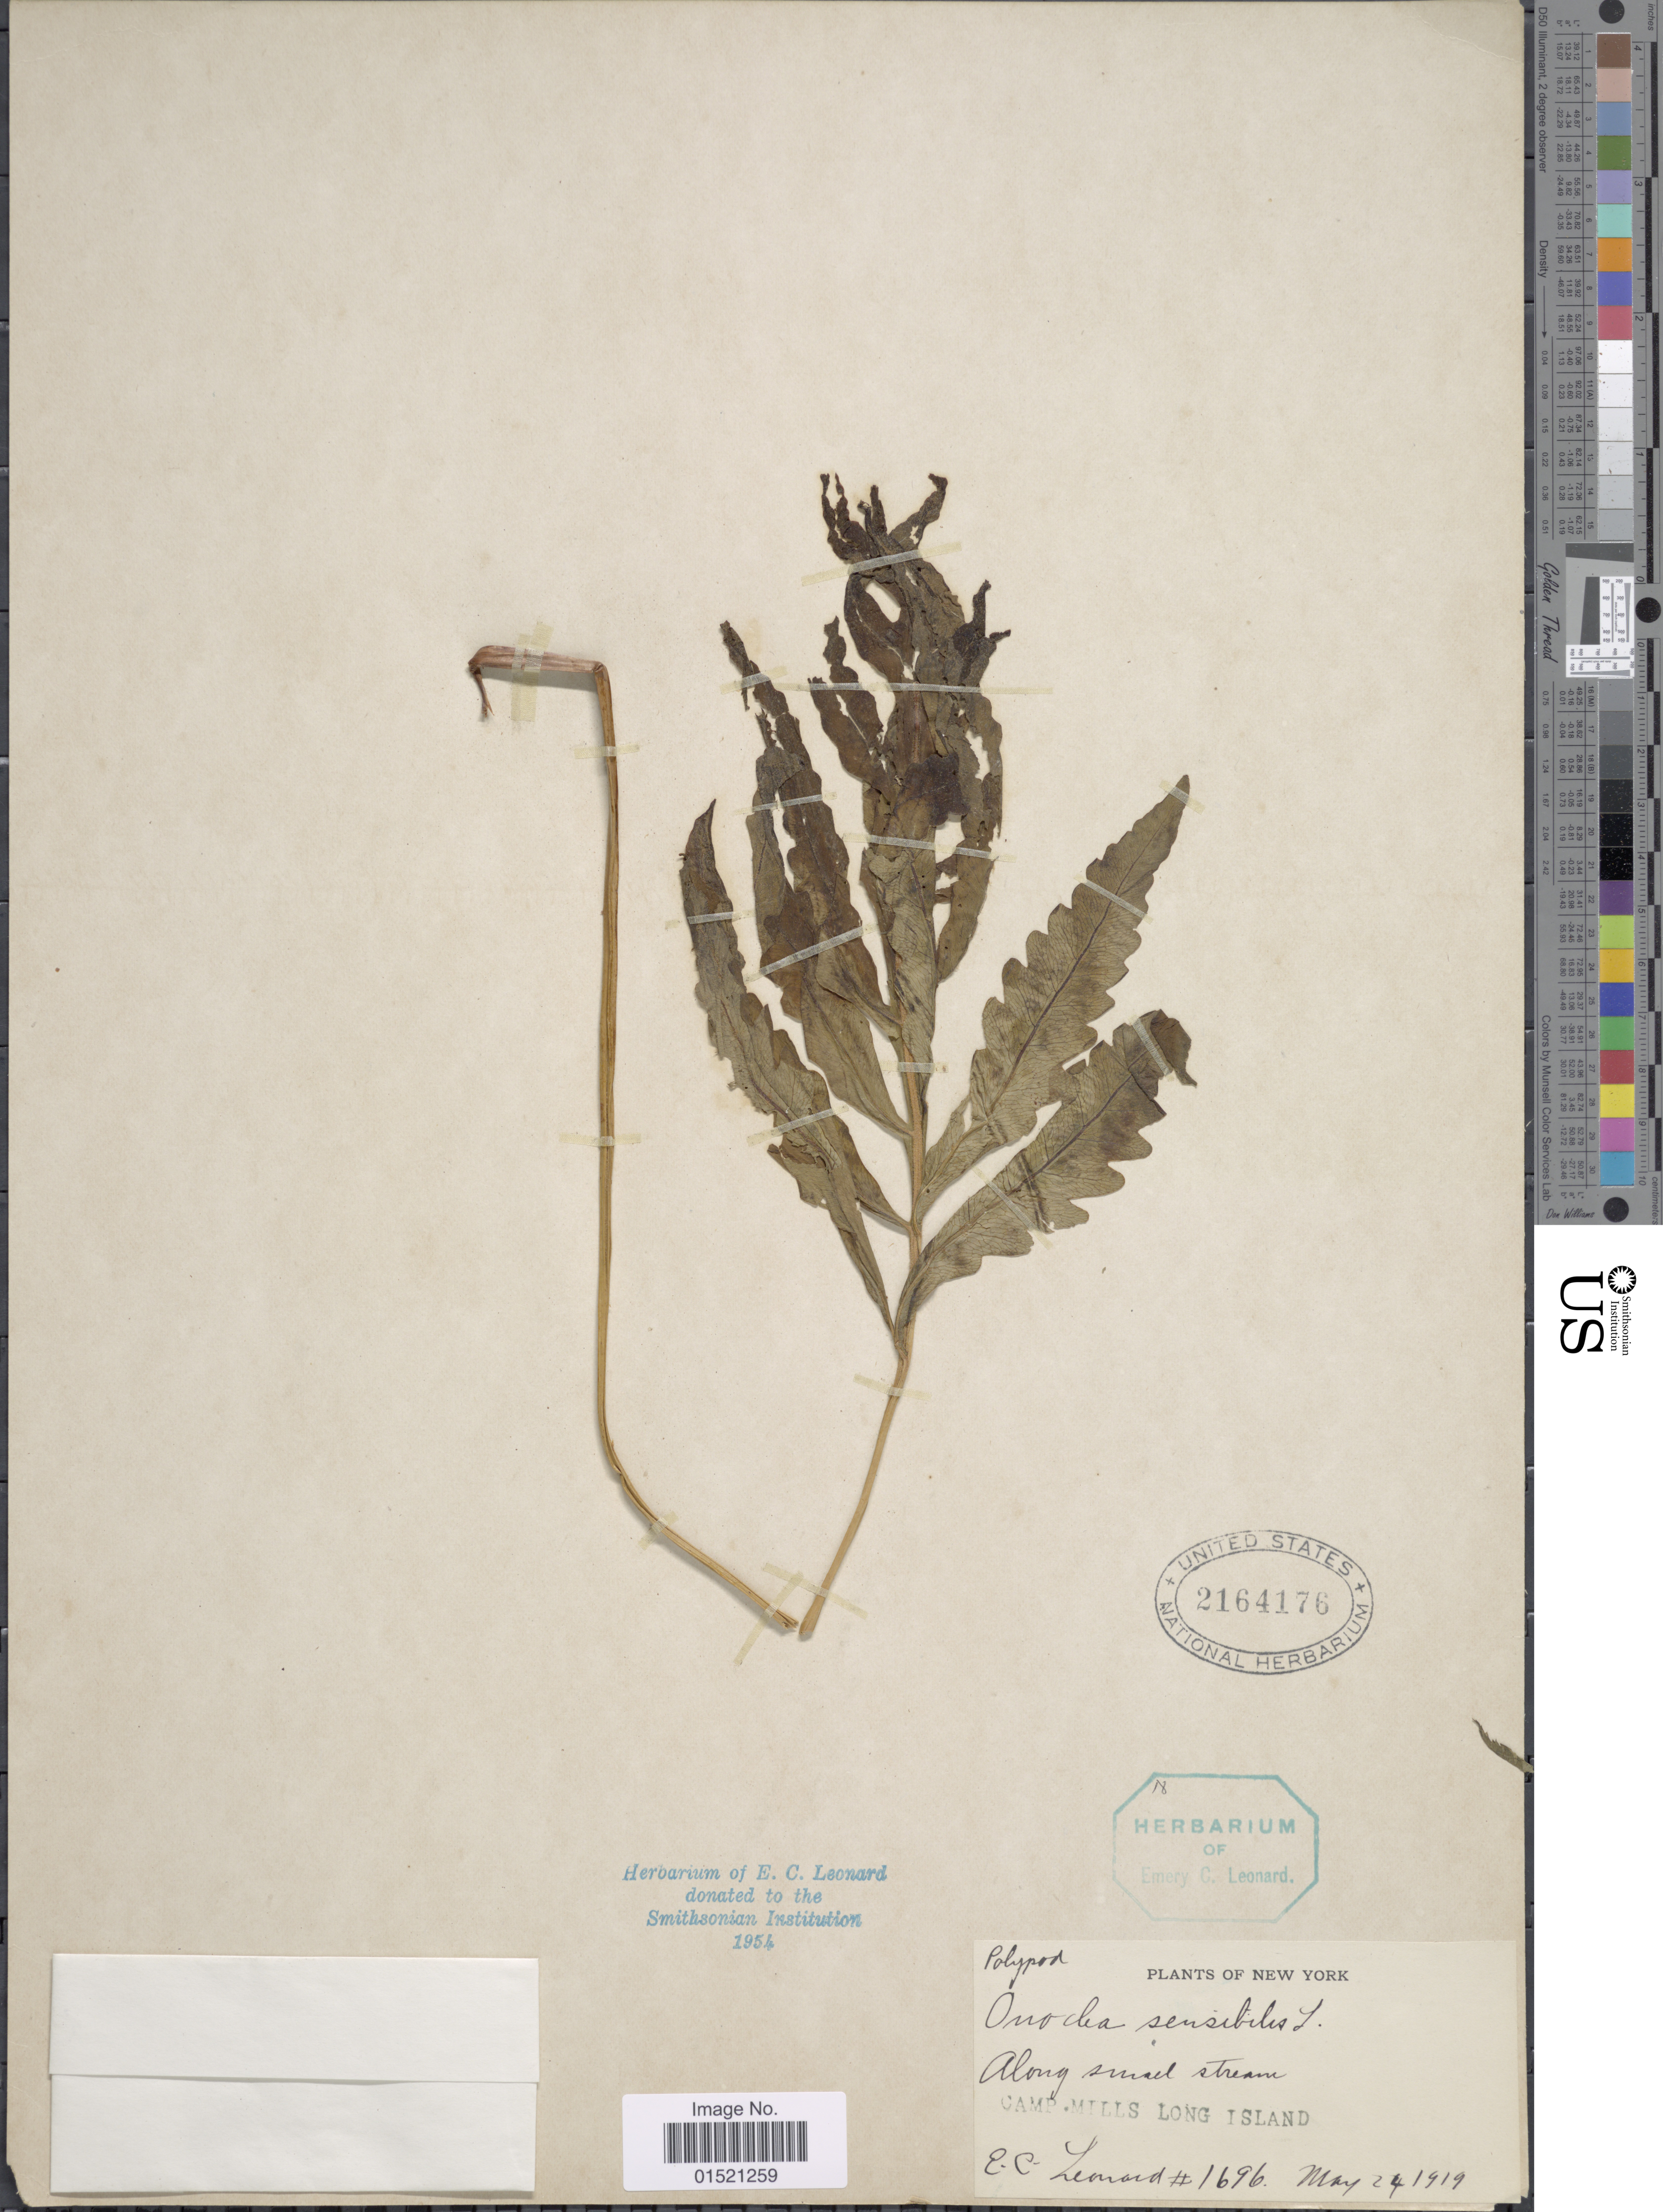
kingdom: Plantae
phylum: Tracheophyta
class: Polypodiopsida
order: Polypodiales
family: Onocleaceae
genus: Onoclea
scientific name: Onoclea sensibilis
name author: L.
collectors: E. C. Leonard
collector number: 1696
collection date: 1919-05-24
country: United States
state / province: New York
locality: Along small stream, Camp Mills Long Island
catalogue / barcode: US 2164176